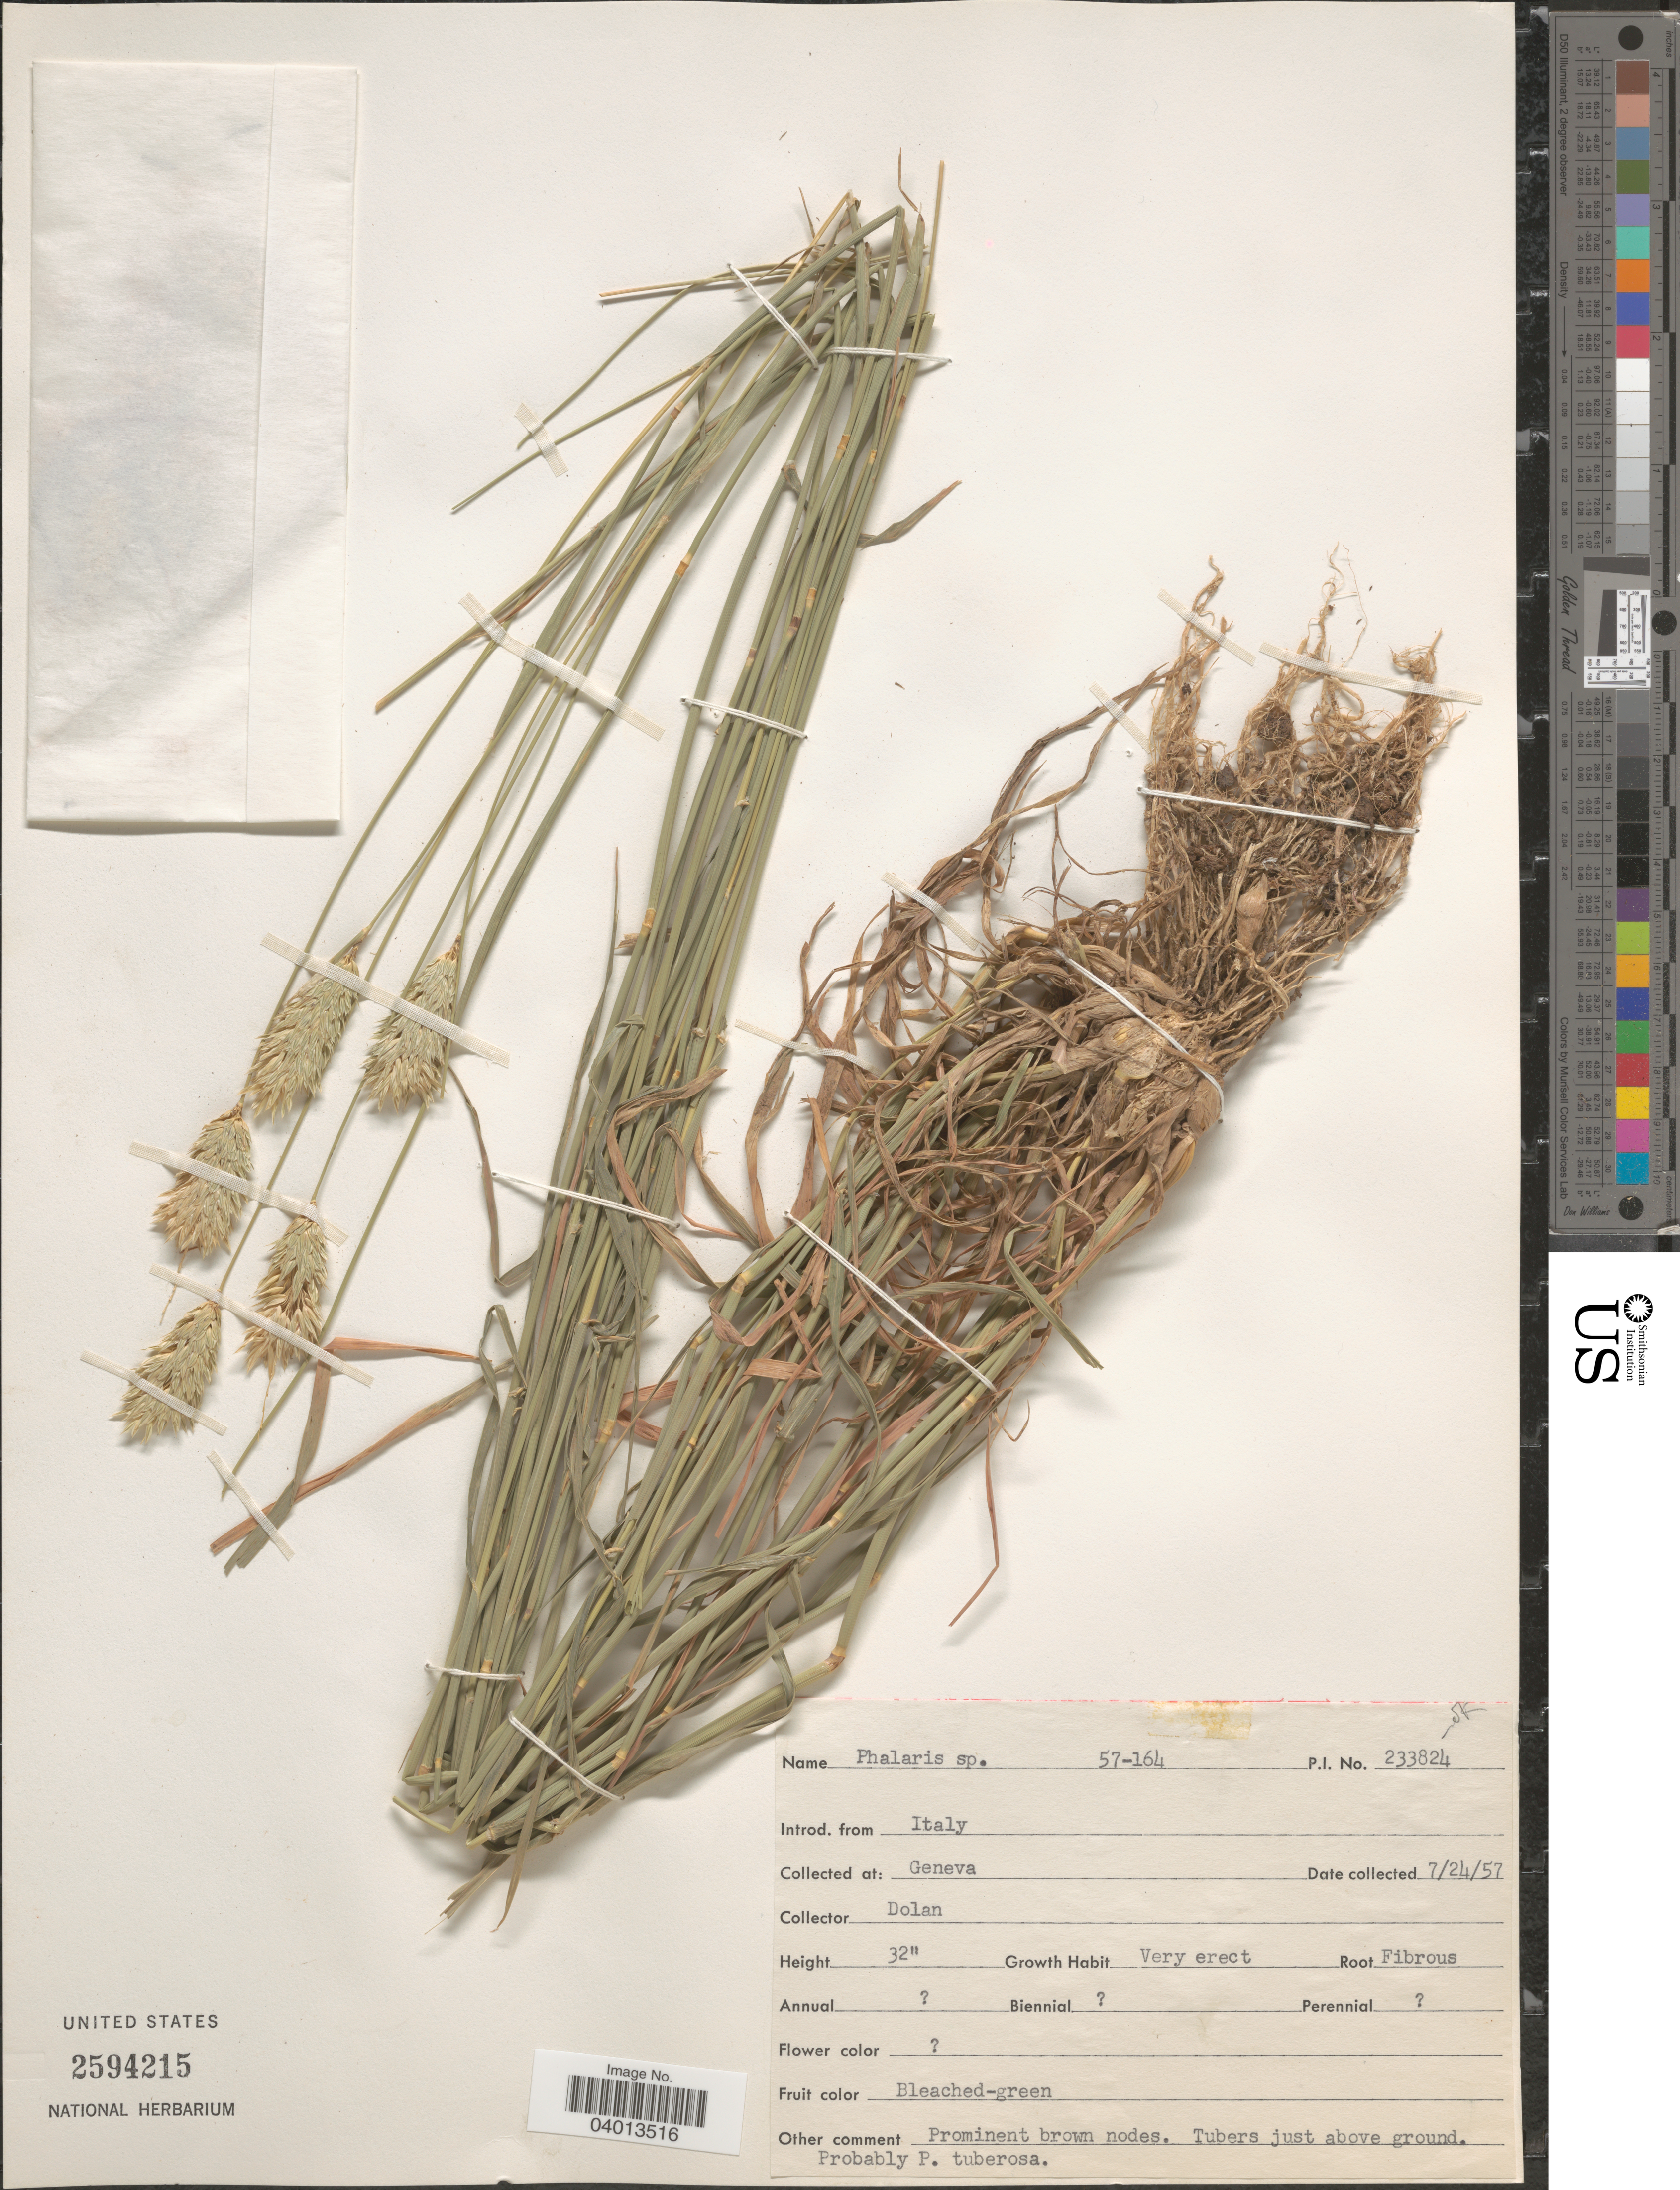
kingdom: Plantae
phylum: Tracheophyta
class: Liliopsida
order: Poales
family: Poaceae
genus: Phalaris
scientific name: Phalaris sp.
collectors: Dolan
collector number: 233824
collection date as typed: Transcribed d/m/y: 24/7/57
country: Switzerland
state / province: Genève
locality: At Geneva.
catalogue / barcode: US 2594215